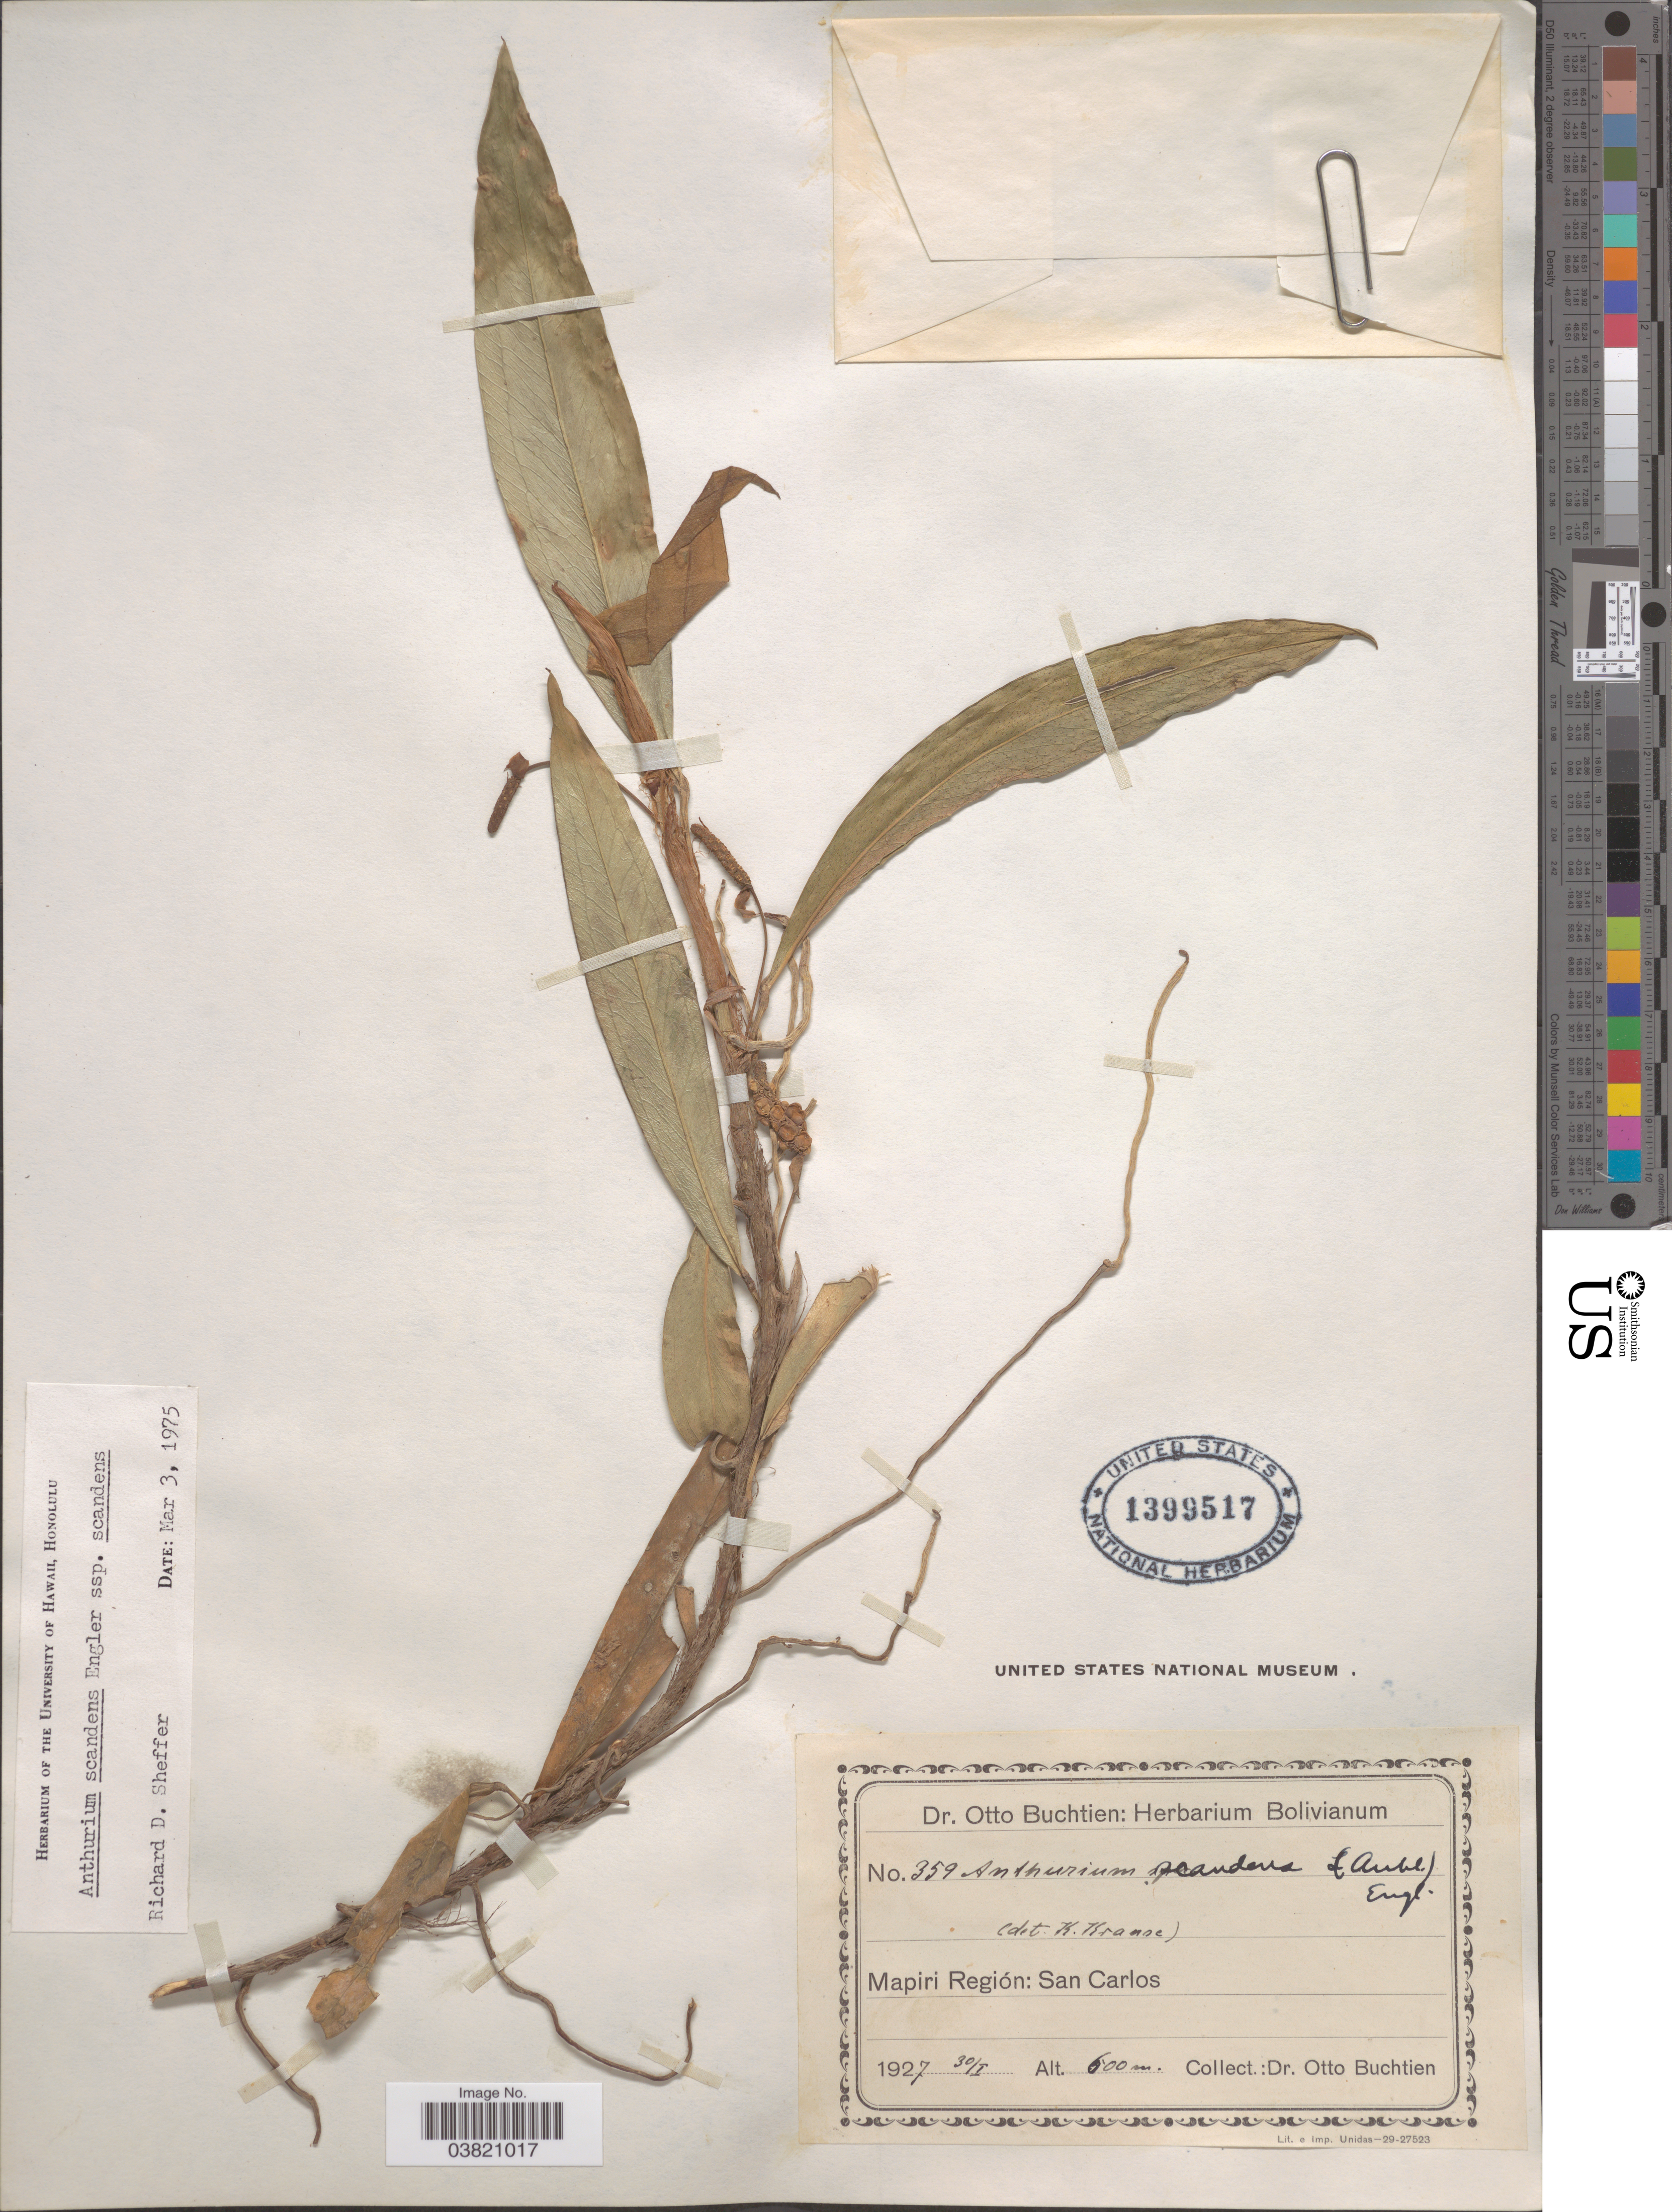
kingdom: Plantae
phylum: Tracheophyta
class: Liliopsida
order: Alismatales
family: Araceae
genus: Anthurium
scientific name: Anthurium scandens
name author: (Aubl.) Engl.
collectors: O. Buchtien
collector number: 359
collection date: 1927-01-30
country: Bolivia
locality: Mapiri Región: San Carlos.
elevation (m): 600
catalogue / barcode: US 1399517